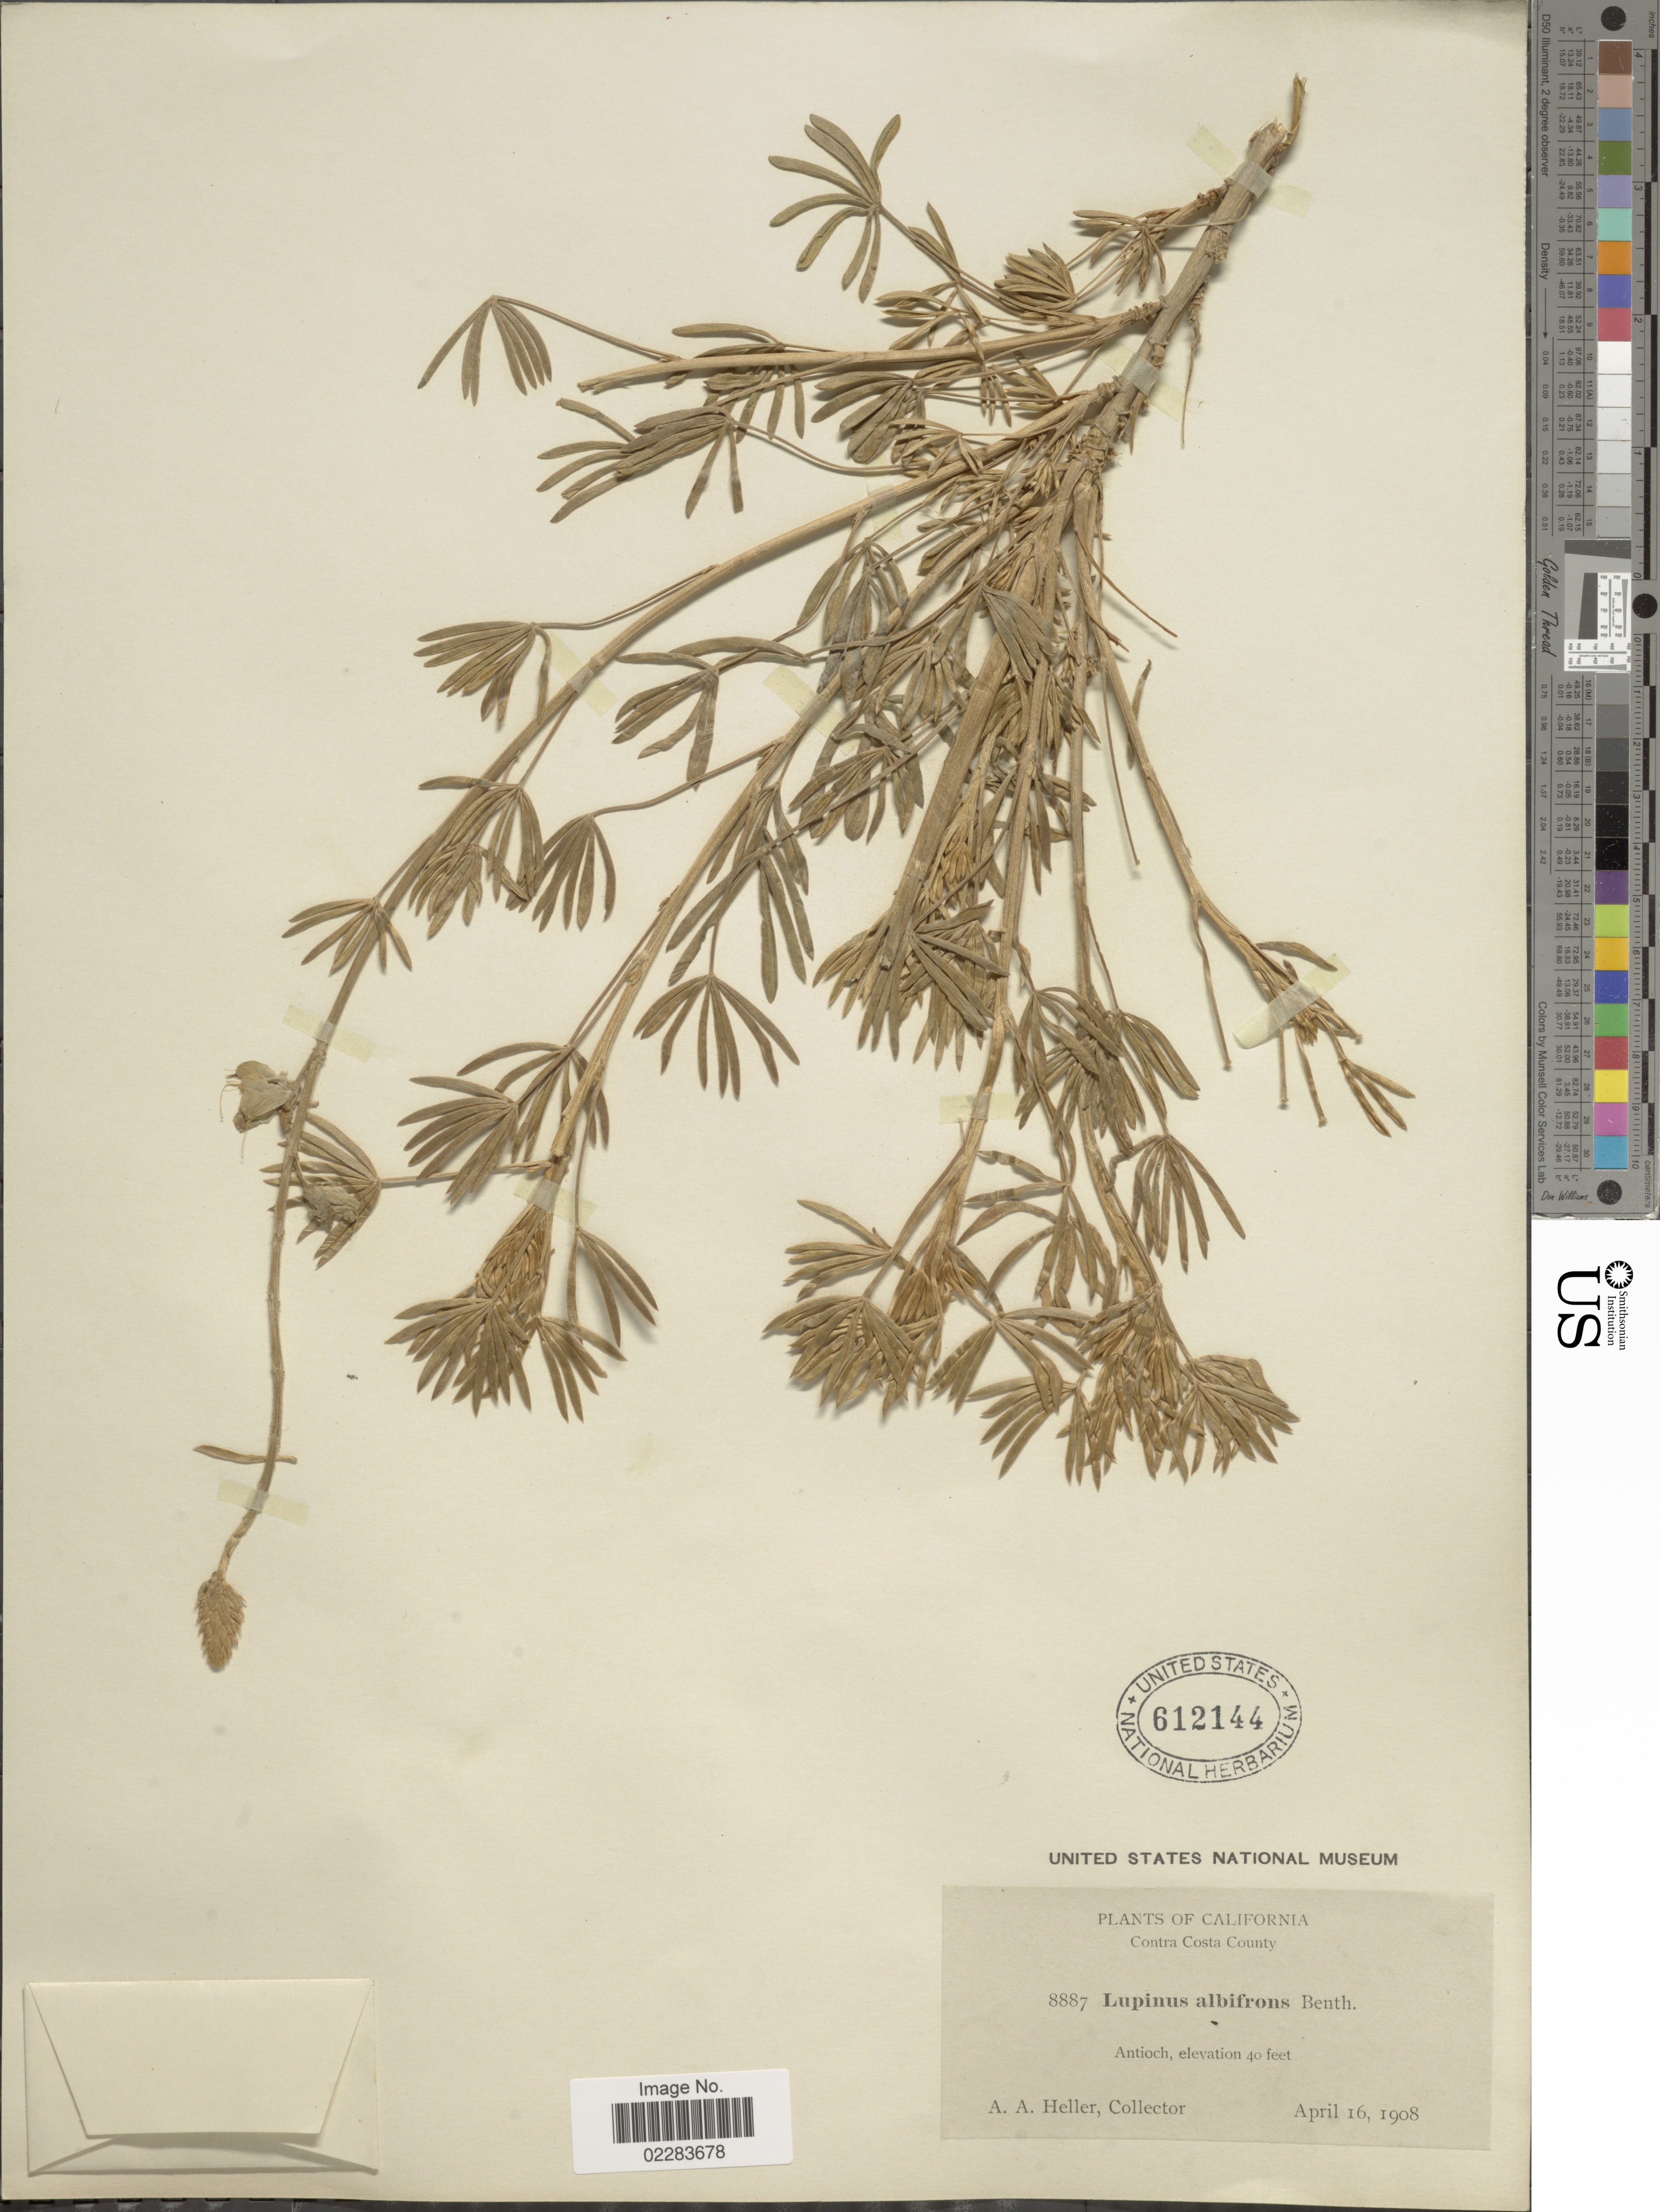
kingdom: Plantae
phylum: Tracheophyta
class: Magnoliopsida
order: Fabales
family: Fabaceae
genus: Lupinus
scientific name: Lupinus albifrons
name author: Benth.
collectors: A. A. Heller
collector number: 8887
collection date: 1908-04-16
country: United States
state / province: California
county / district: Contra Costa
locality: Contra Costa County. Antioch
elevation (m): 12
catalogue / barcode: US 612144